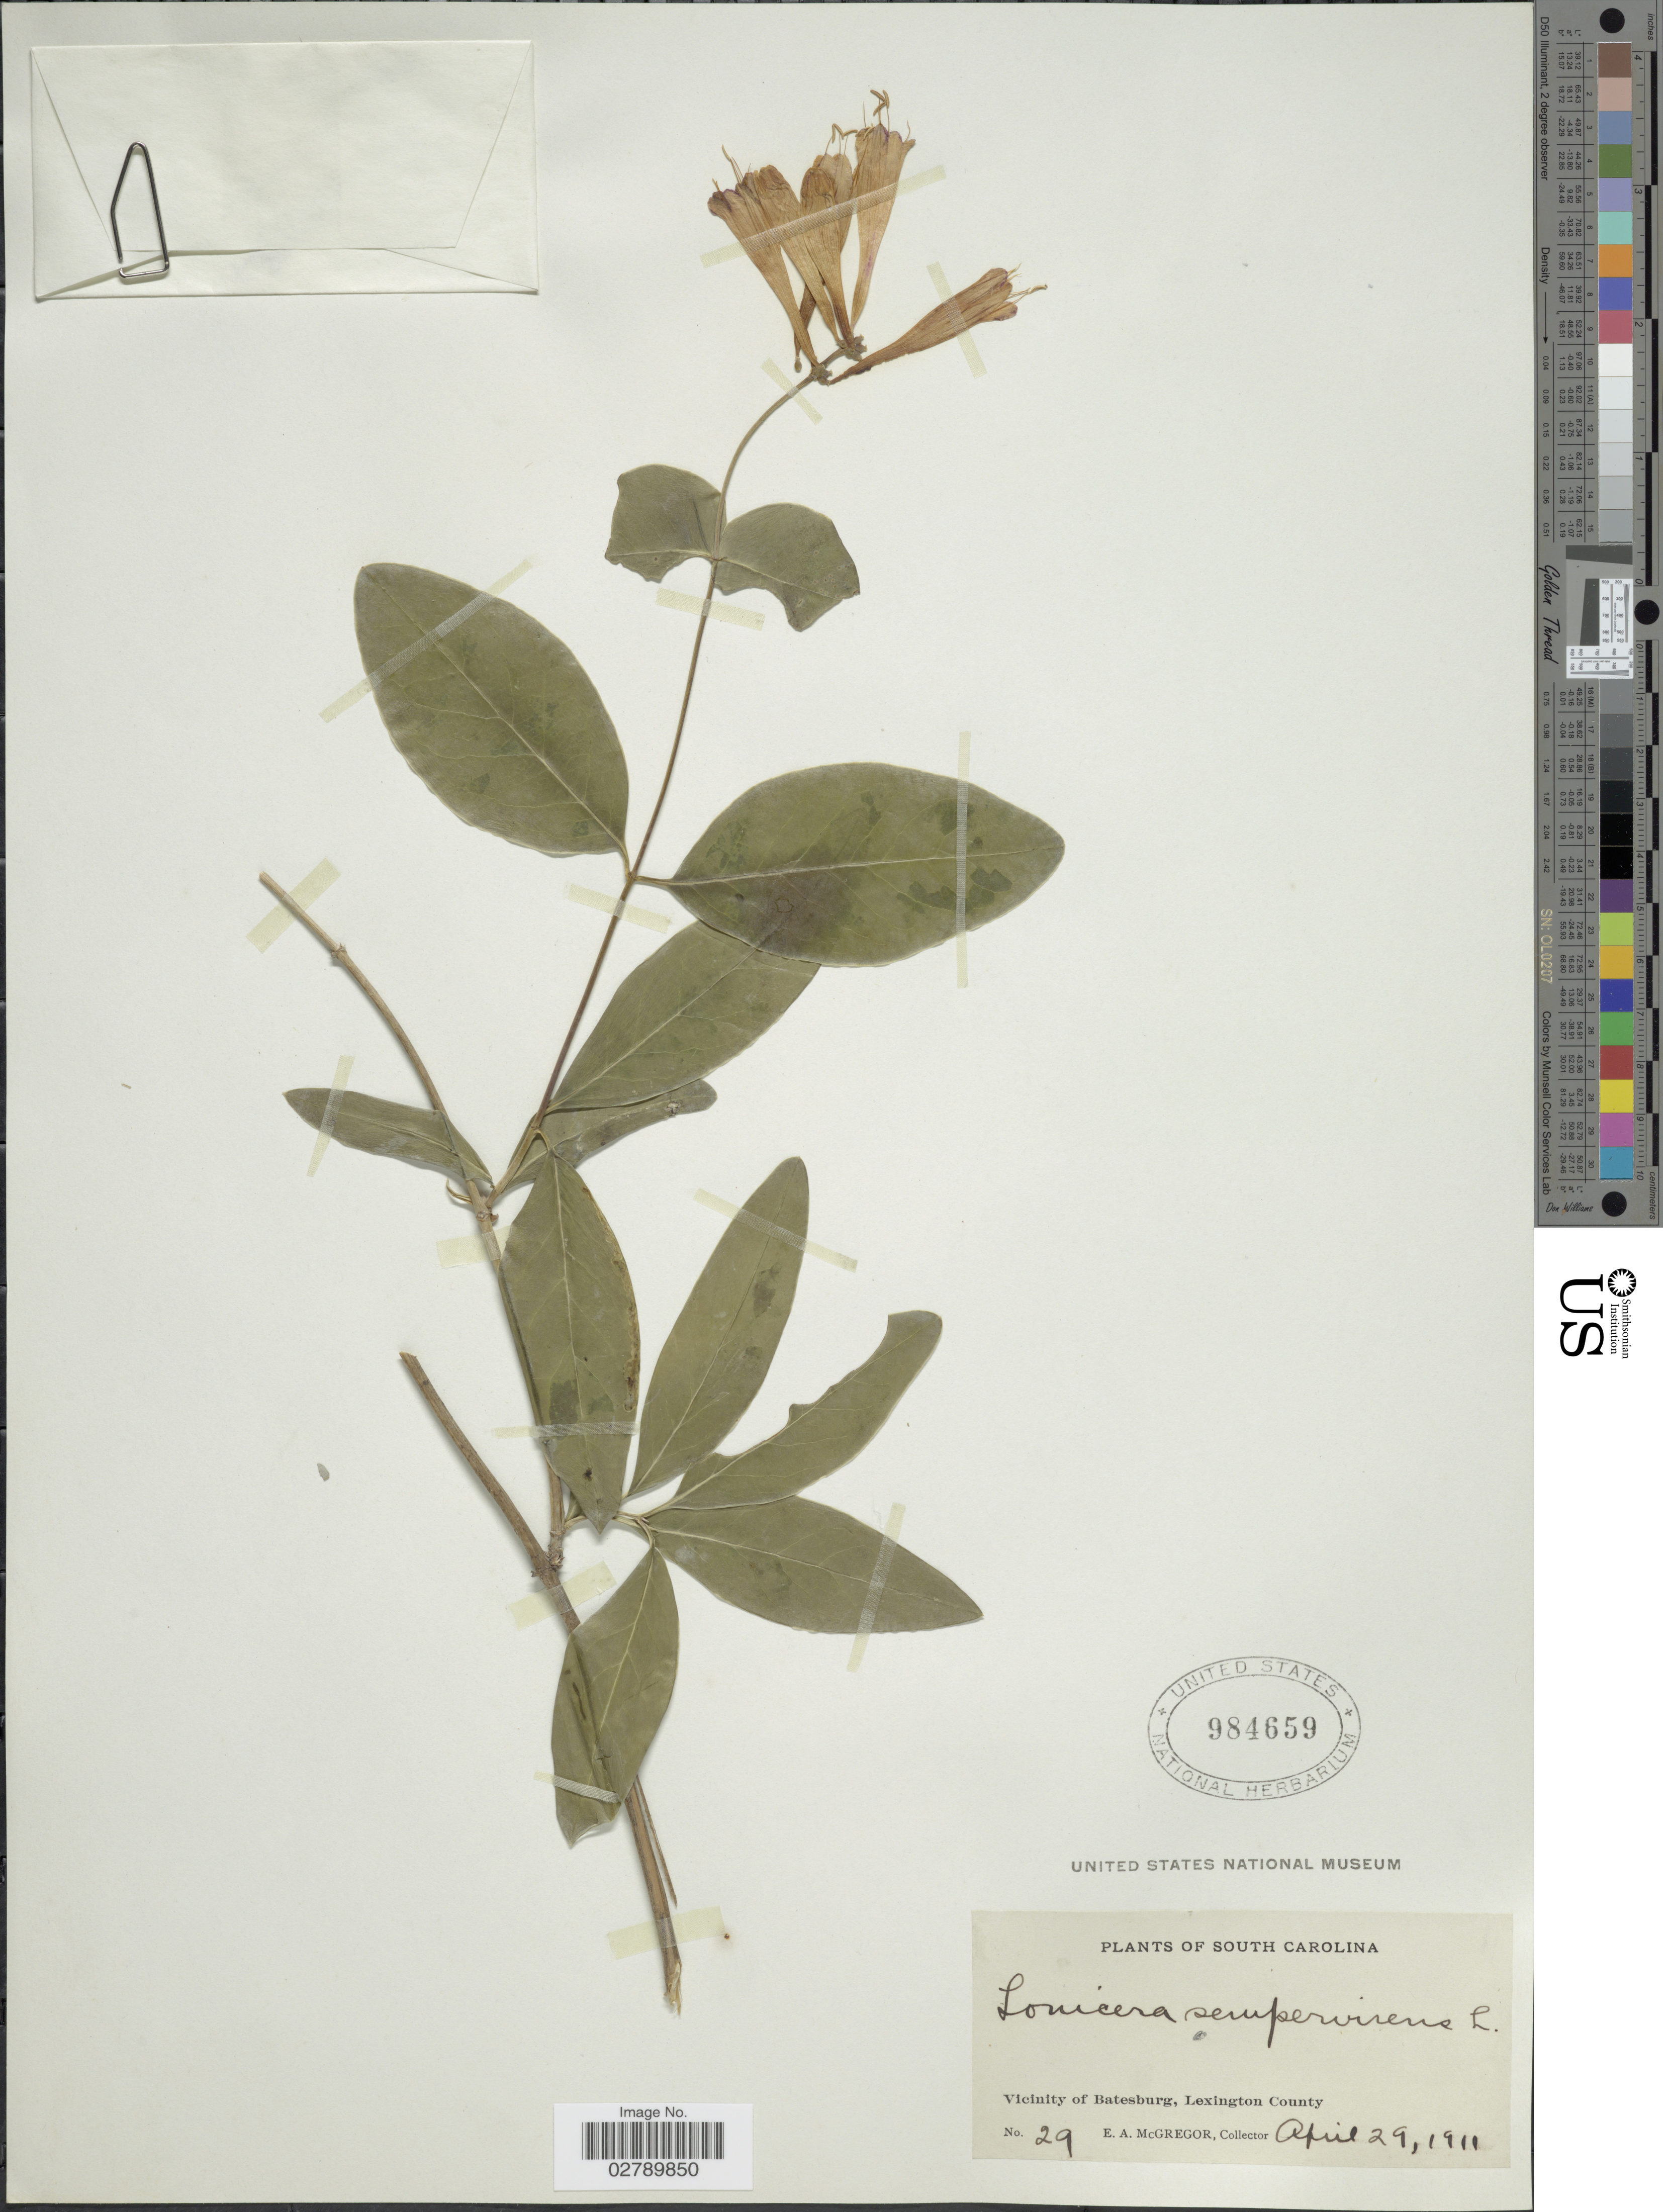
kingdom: Plantae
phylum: Tracheophyta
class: Magnoliopsida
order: Dipsacales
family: Caprifoliaceae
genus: Lonicera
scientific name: Lonicera sempervirens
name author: L.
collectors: E. A. McGregor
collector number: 29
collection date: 1911-04-29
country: United States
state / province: South Carolina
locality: Vicinity of Batesburg, Lexington County.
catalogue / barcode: US 984659